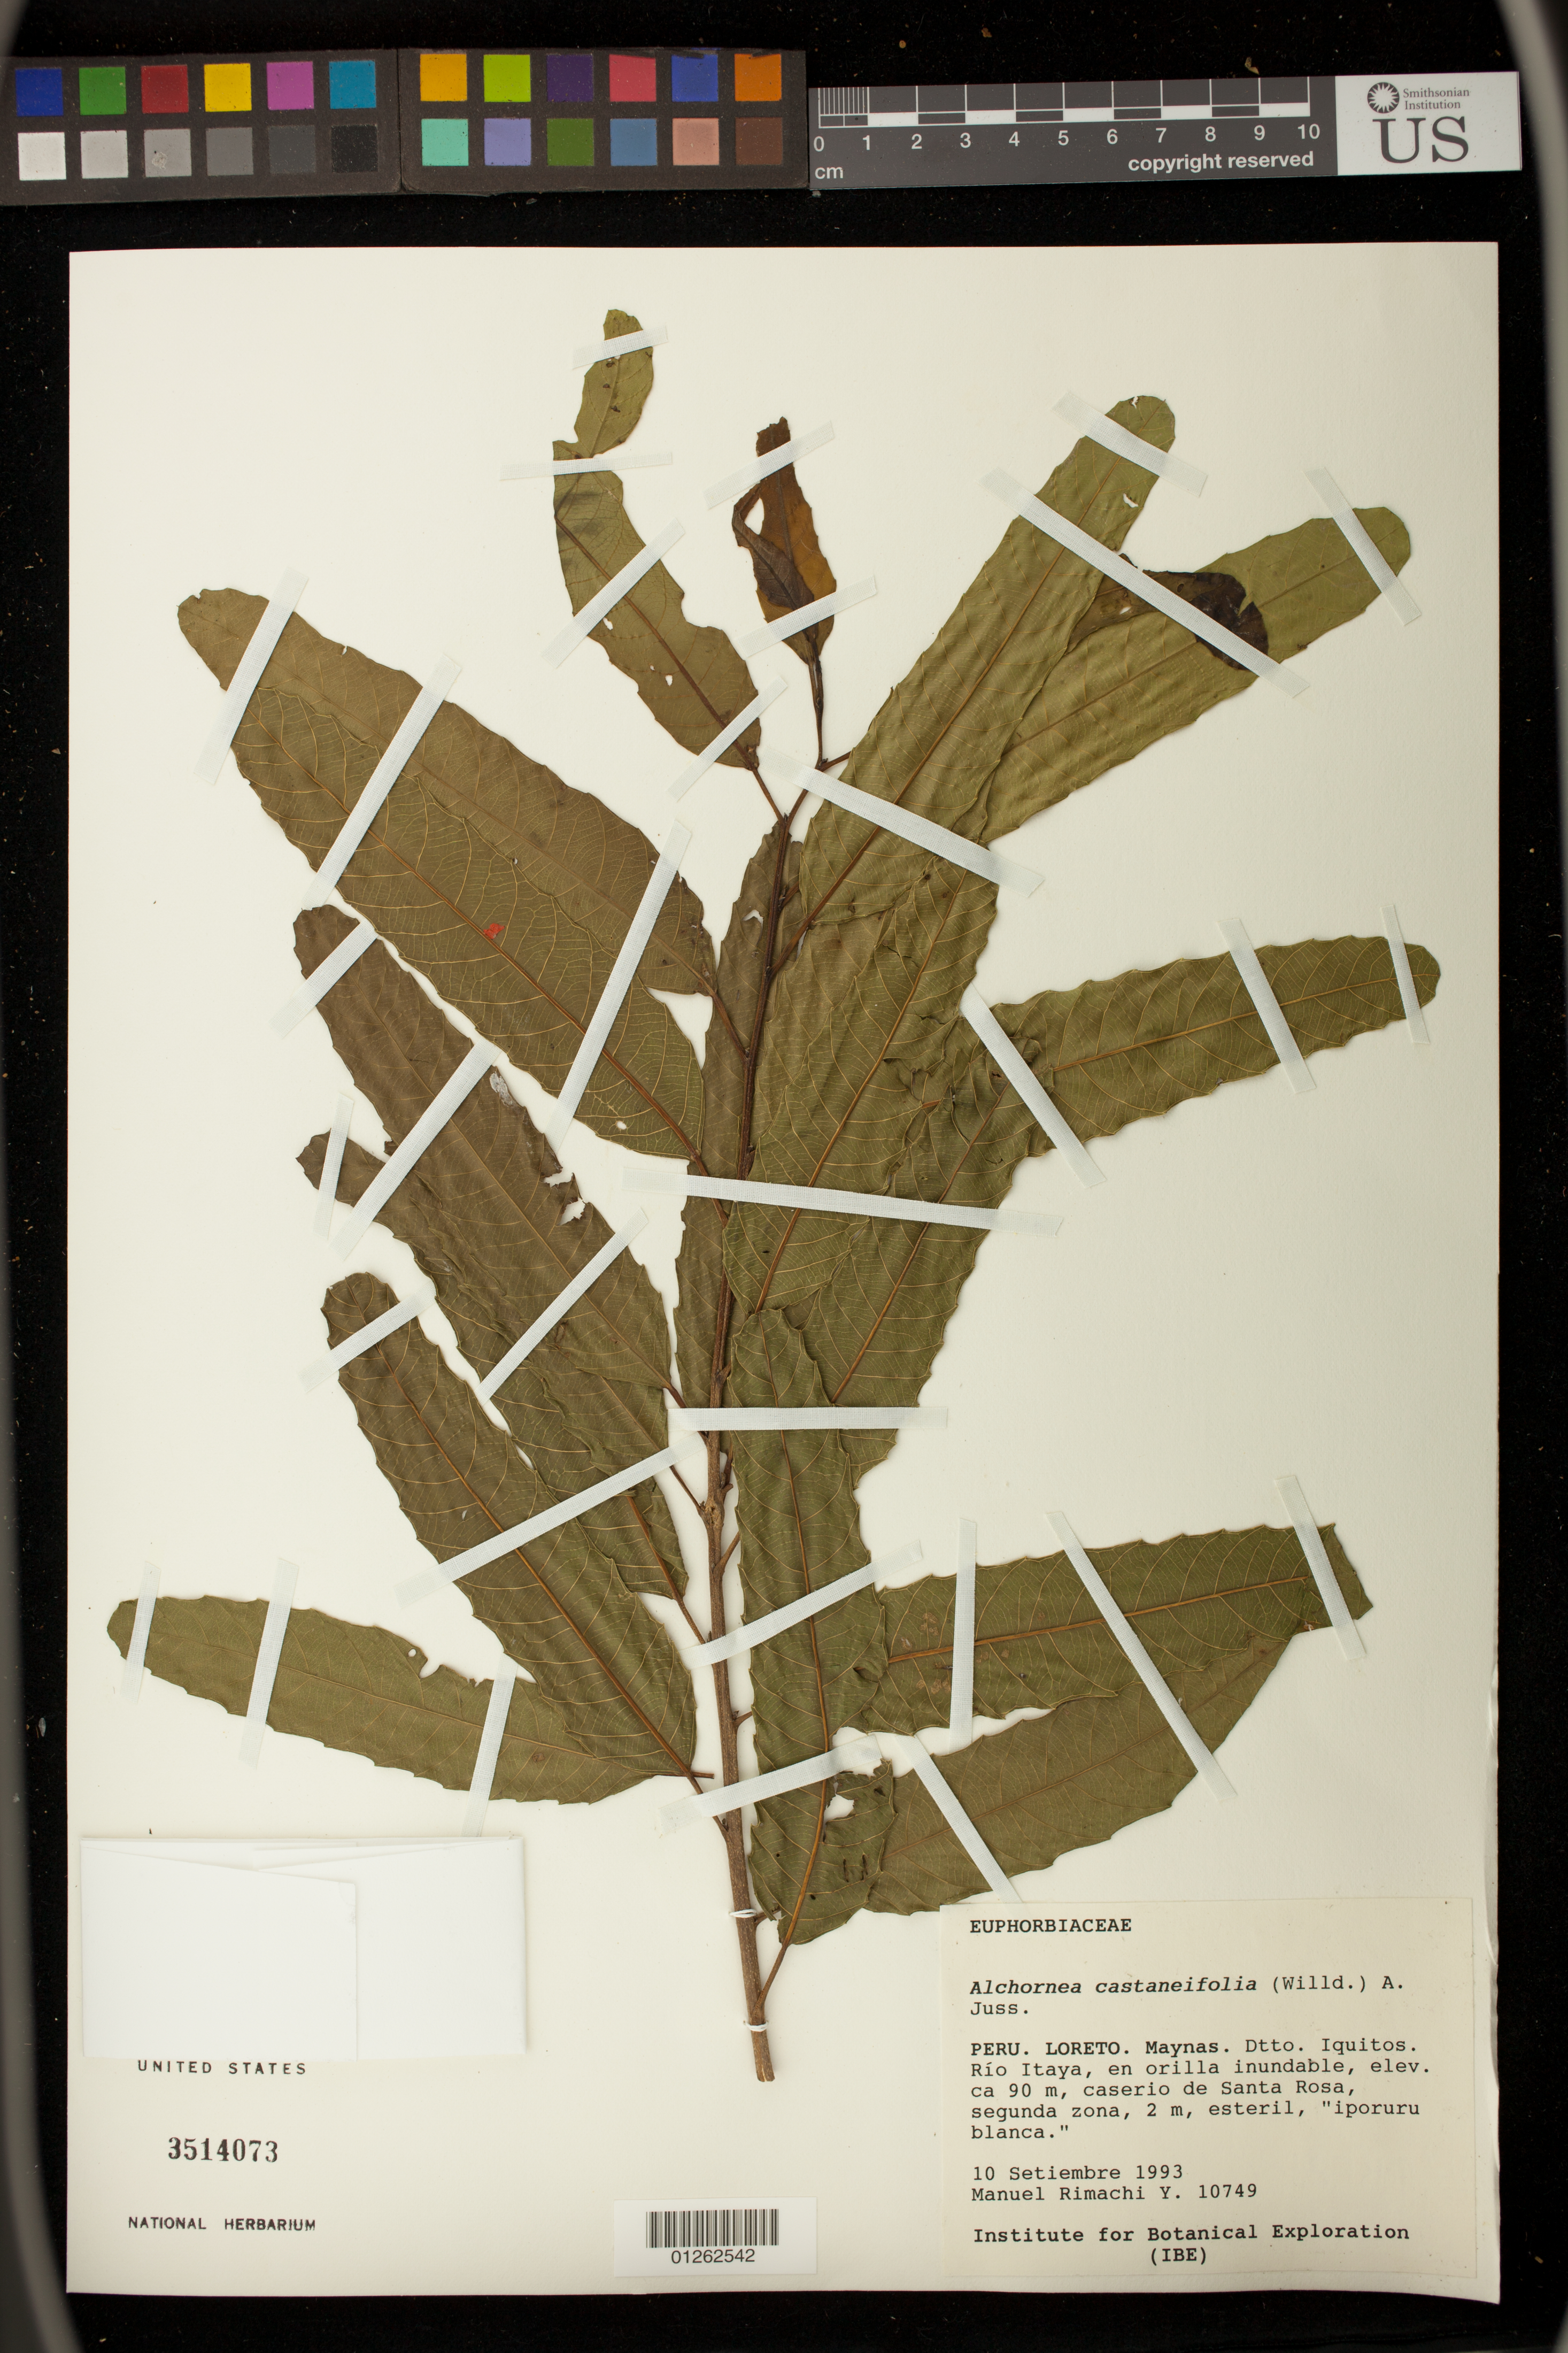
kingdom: Plantae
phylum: Tracheophyta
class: Magnoliopsida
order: Malpighiales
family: Euphorbiaceae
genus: Alchornea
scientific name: Alchornea castaneifolia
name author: (Willd.) A. Juss.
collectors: M. Rimachi Y.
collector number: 10749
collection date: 1993-09-10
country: Peru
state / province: Loreto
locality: Maynas, Dtt. Iquits, Rio Itaya, caserio Santa Rosa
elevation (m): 90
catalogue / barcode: US 3514073